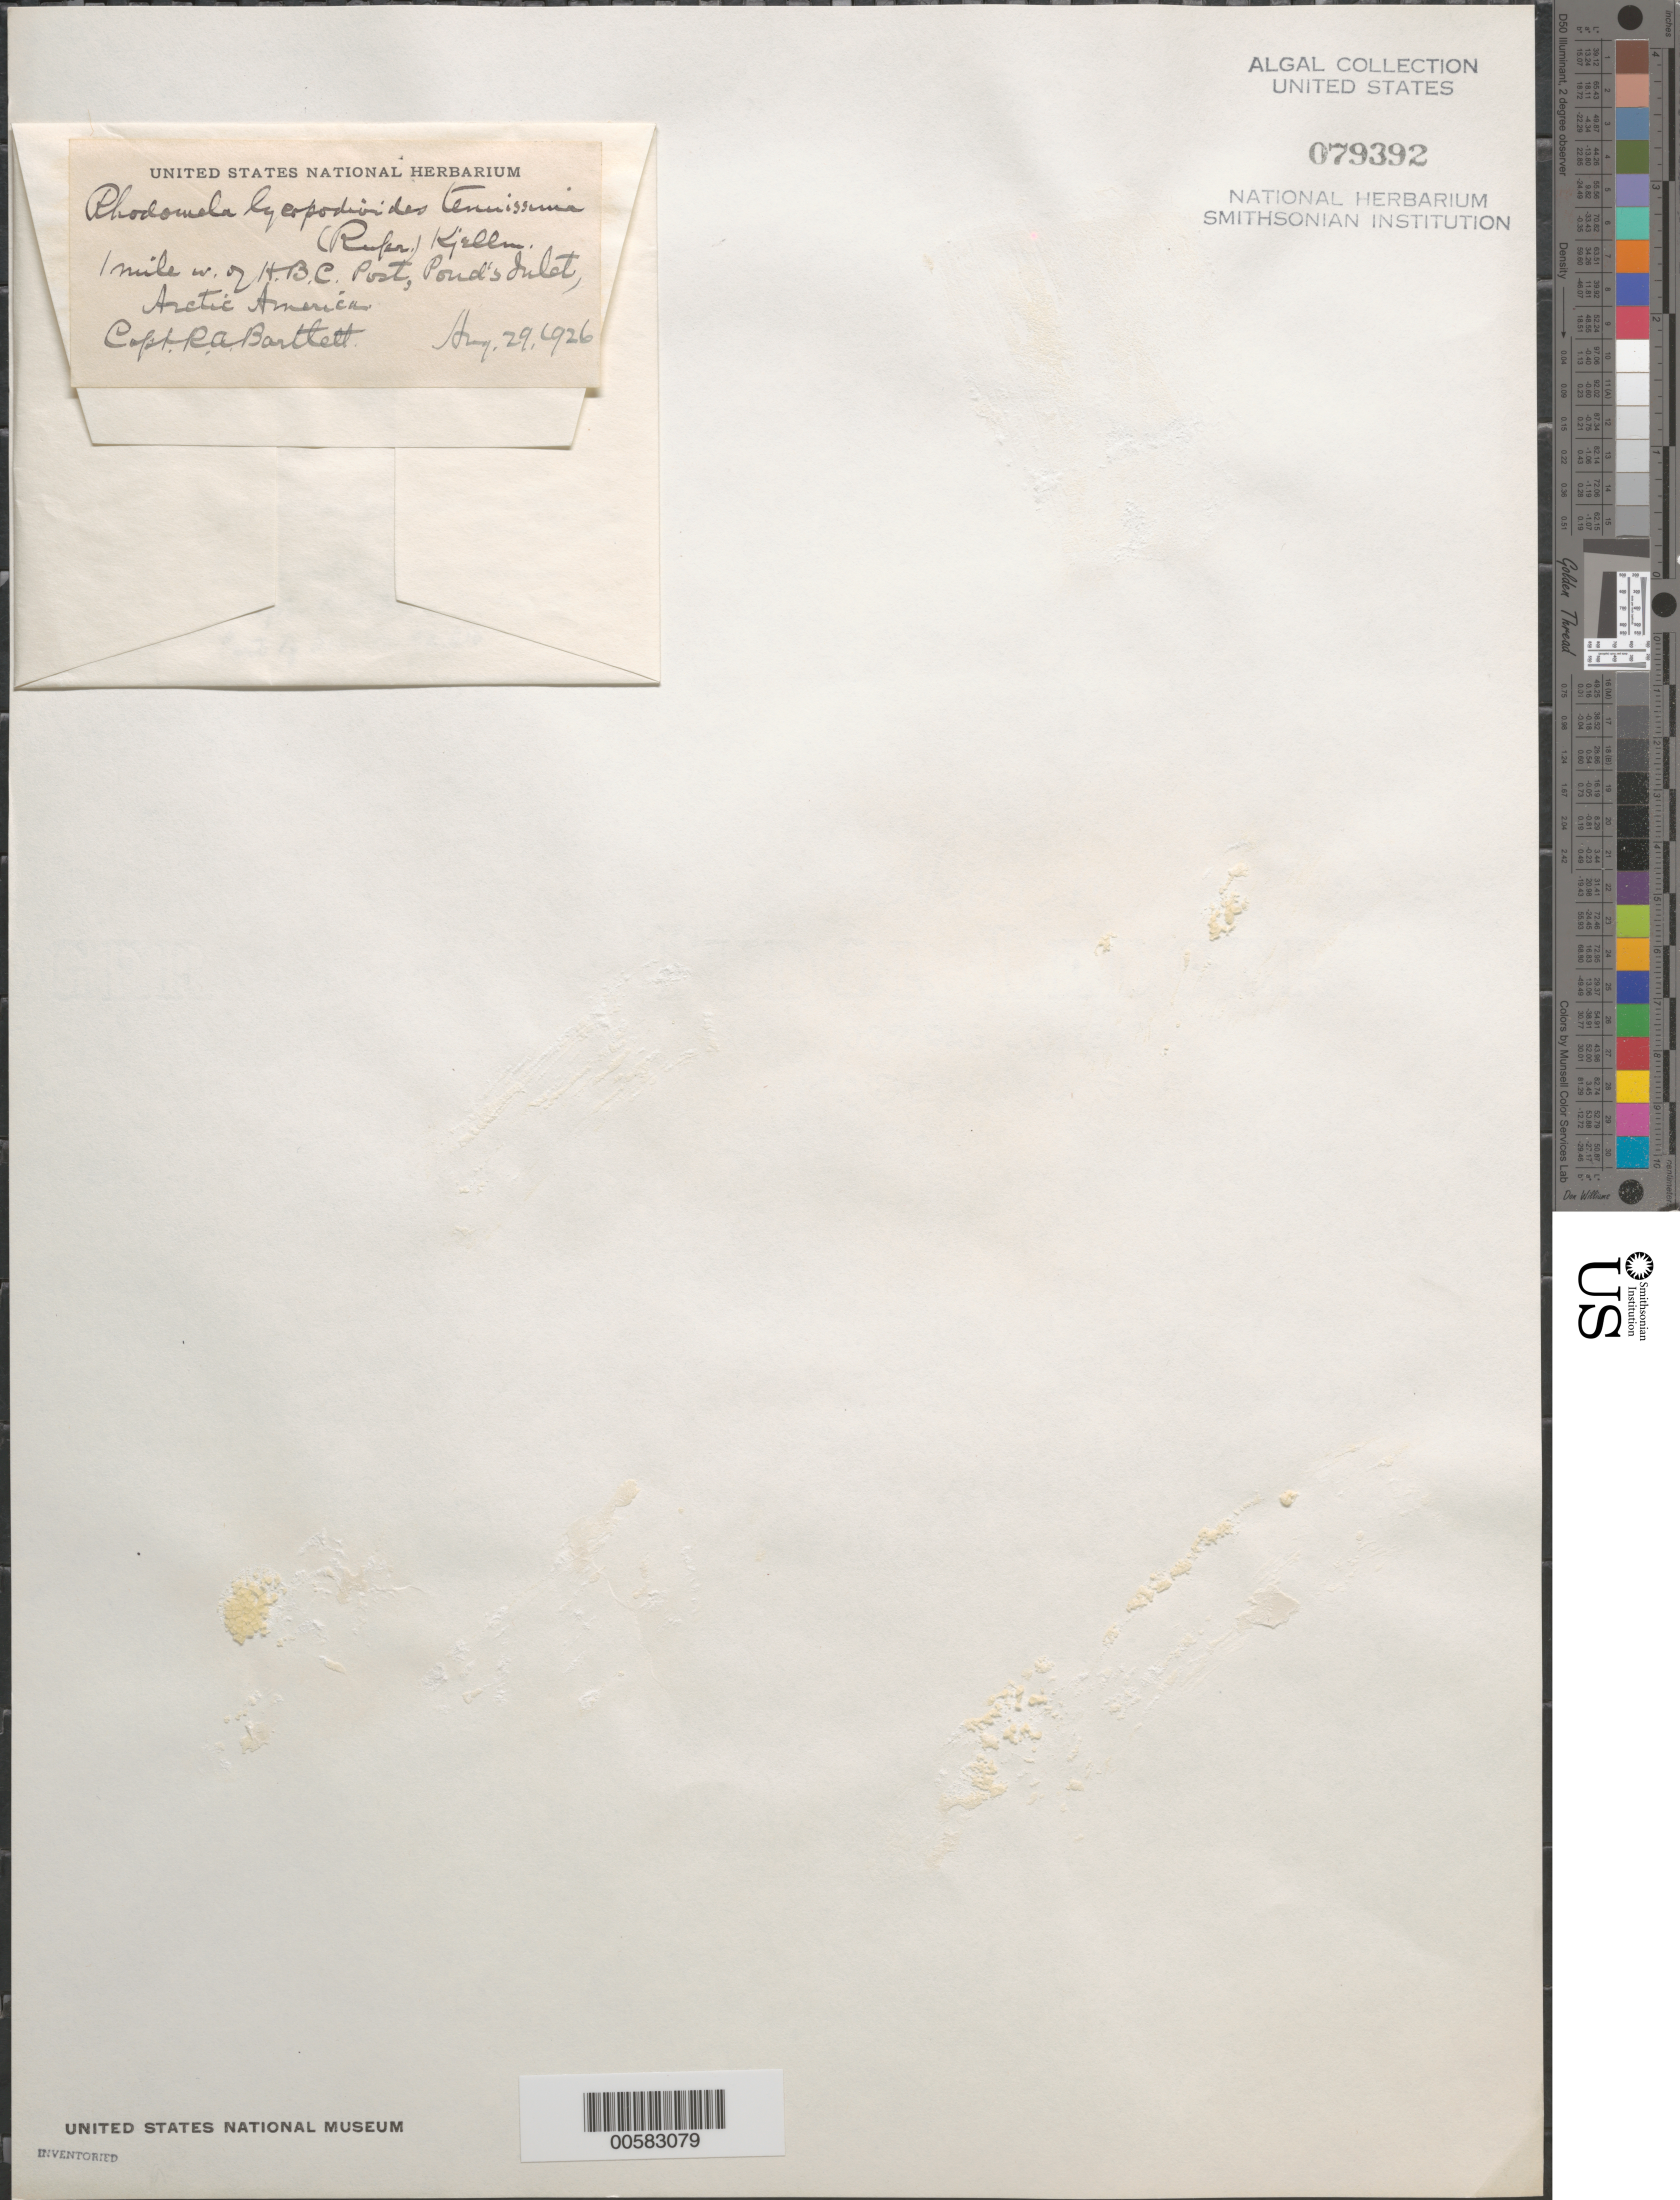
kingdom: Plantae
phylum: Rhodophyta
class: Florideophyceae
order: Ceramiales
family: Rhodomelaceae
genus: Rhodomela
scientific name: Rhodomela lycopodioides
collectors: R. A. Bartlett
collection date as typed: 29 Aug 1926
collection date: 1926-08-29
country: Canada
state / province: Nunavut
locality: Baffin island, pond inlet, 1 mile west of hudson bay company post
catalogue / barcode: US 79392